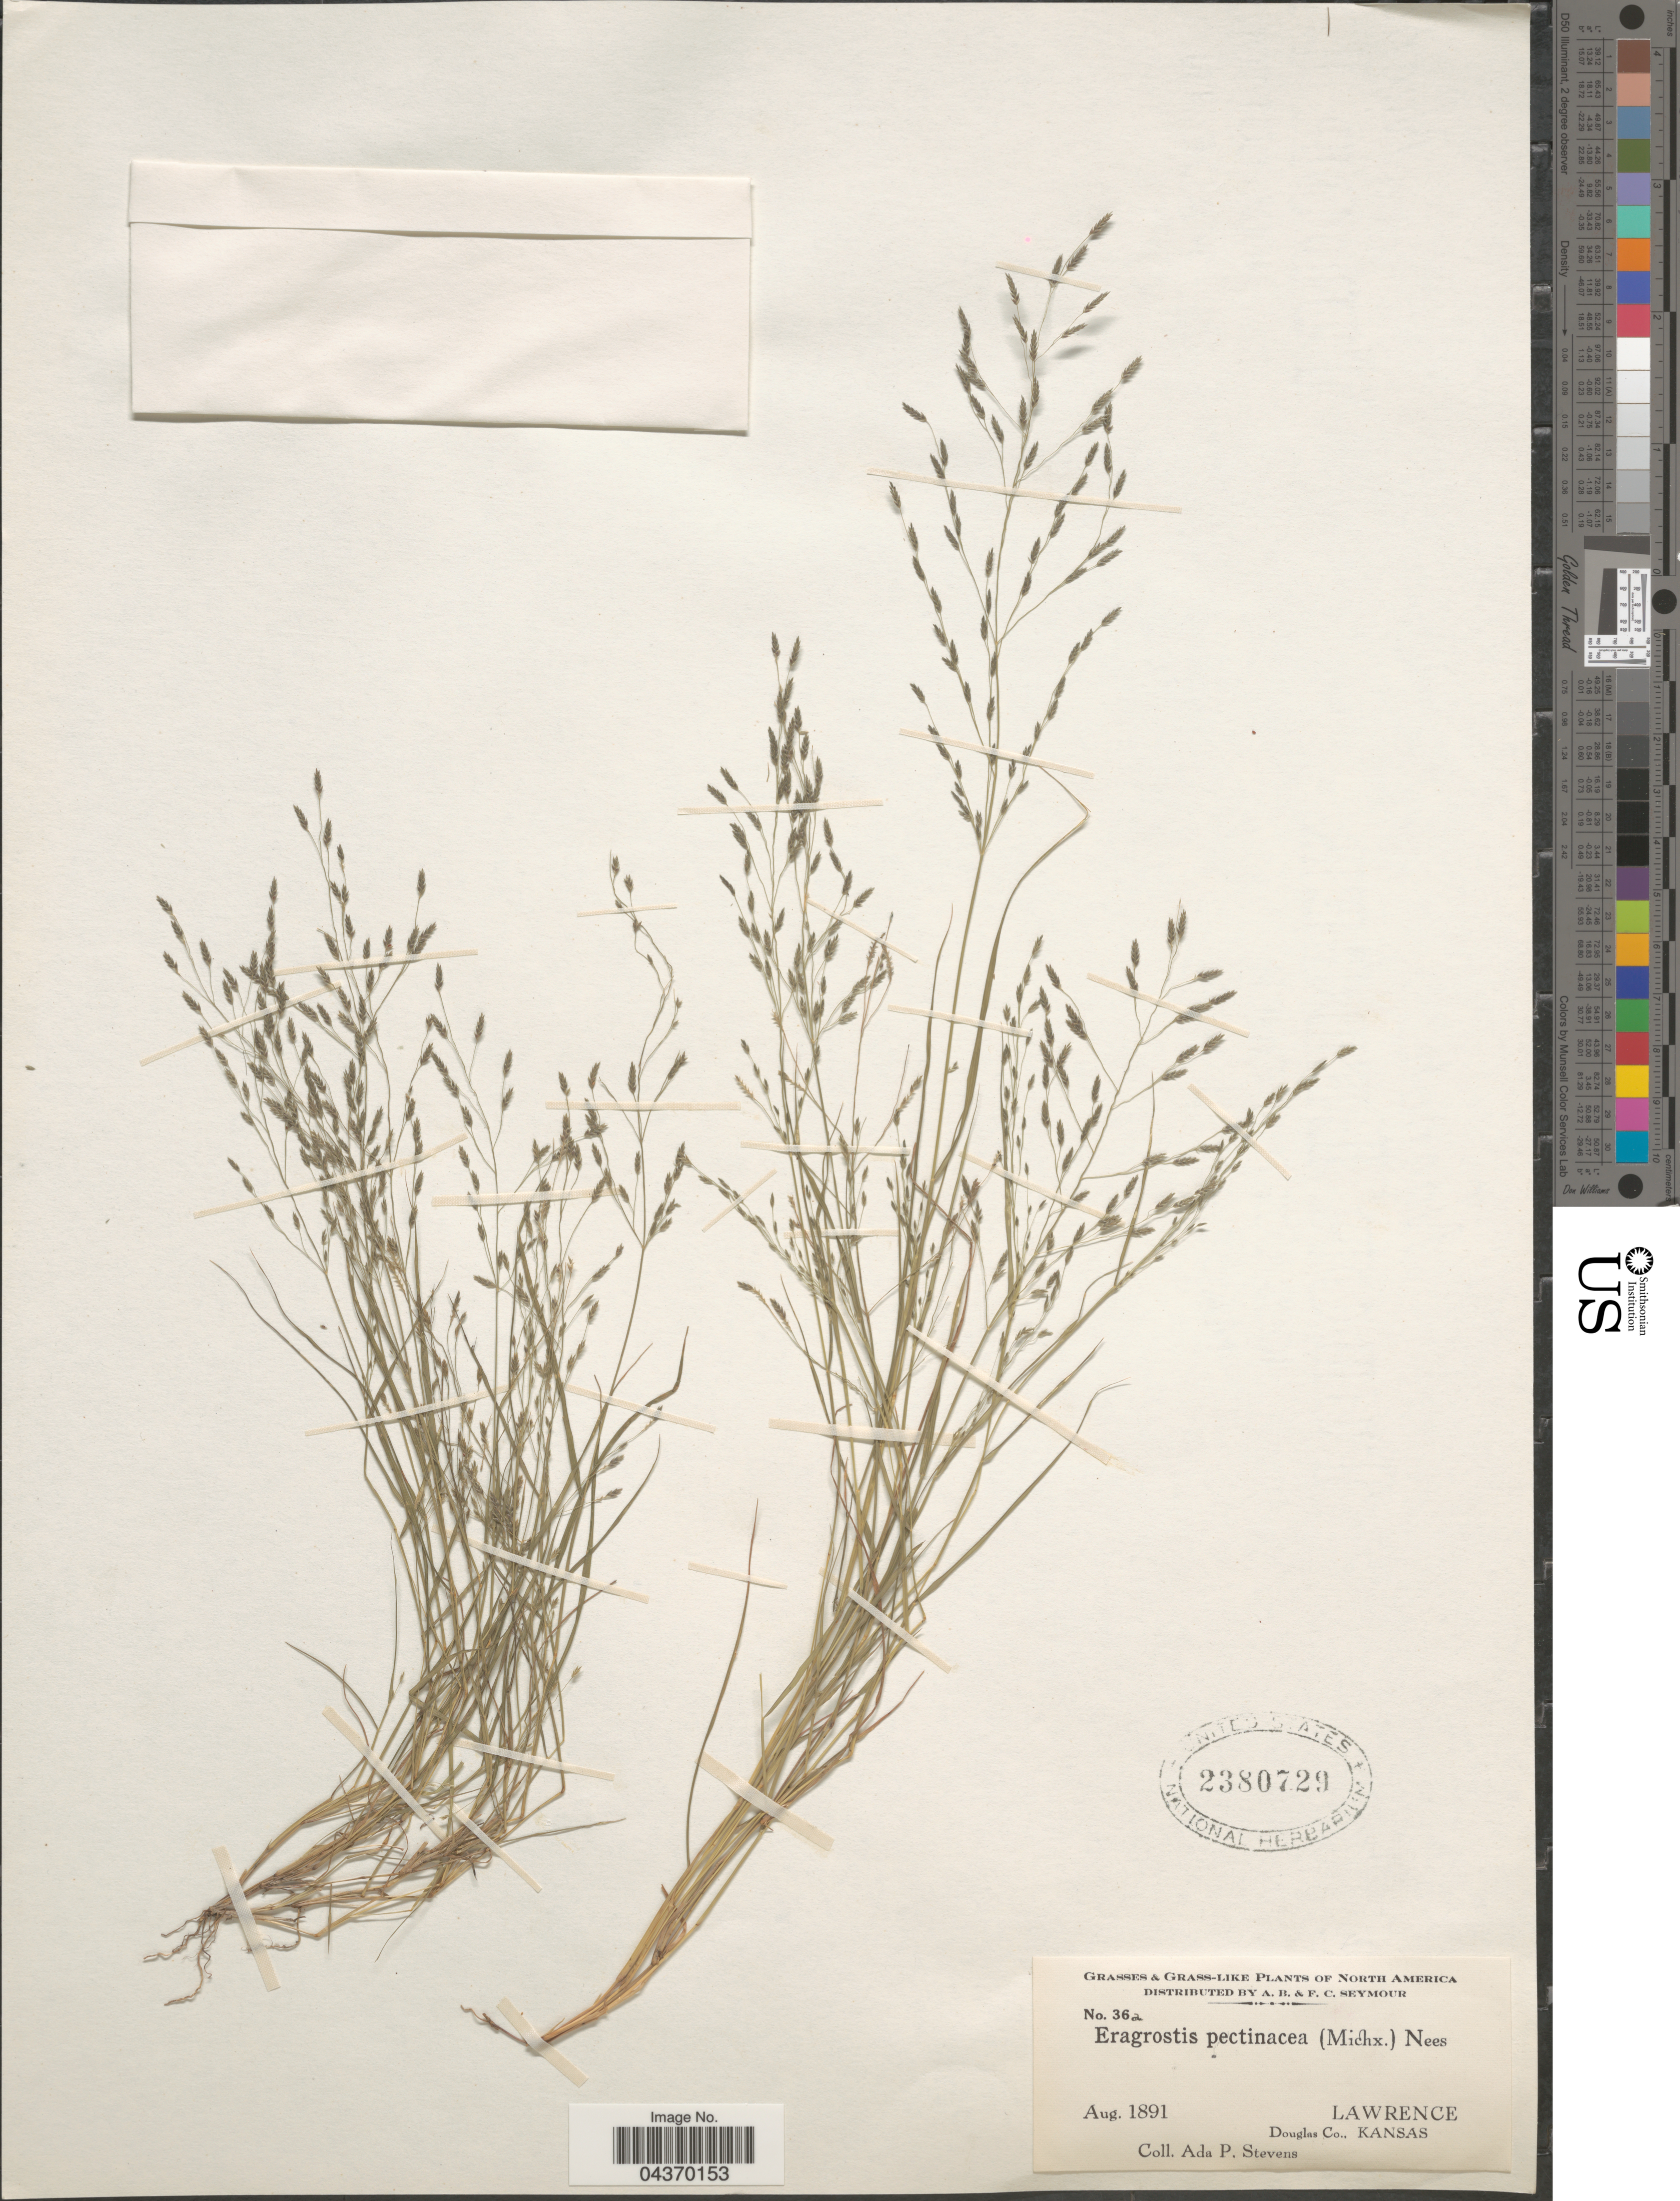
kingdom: Plantae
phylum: Tracheophyta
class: Liliopsida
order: Poales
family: Poaceae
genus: Eragrostis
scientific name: Eragrostis pectinacea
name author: (Michx.) Nees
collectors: A. Stevens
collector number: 36a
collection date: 1891-08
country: United States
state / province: Kansas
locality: Lawrence. Douglas Co.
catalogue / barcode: US 2380729